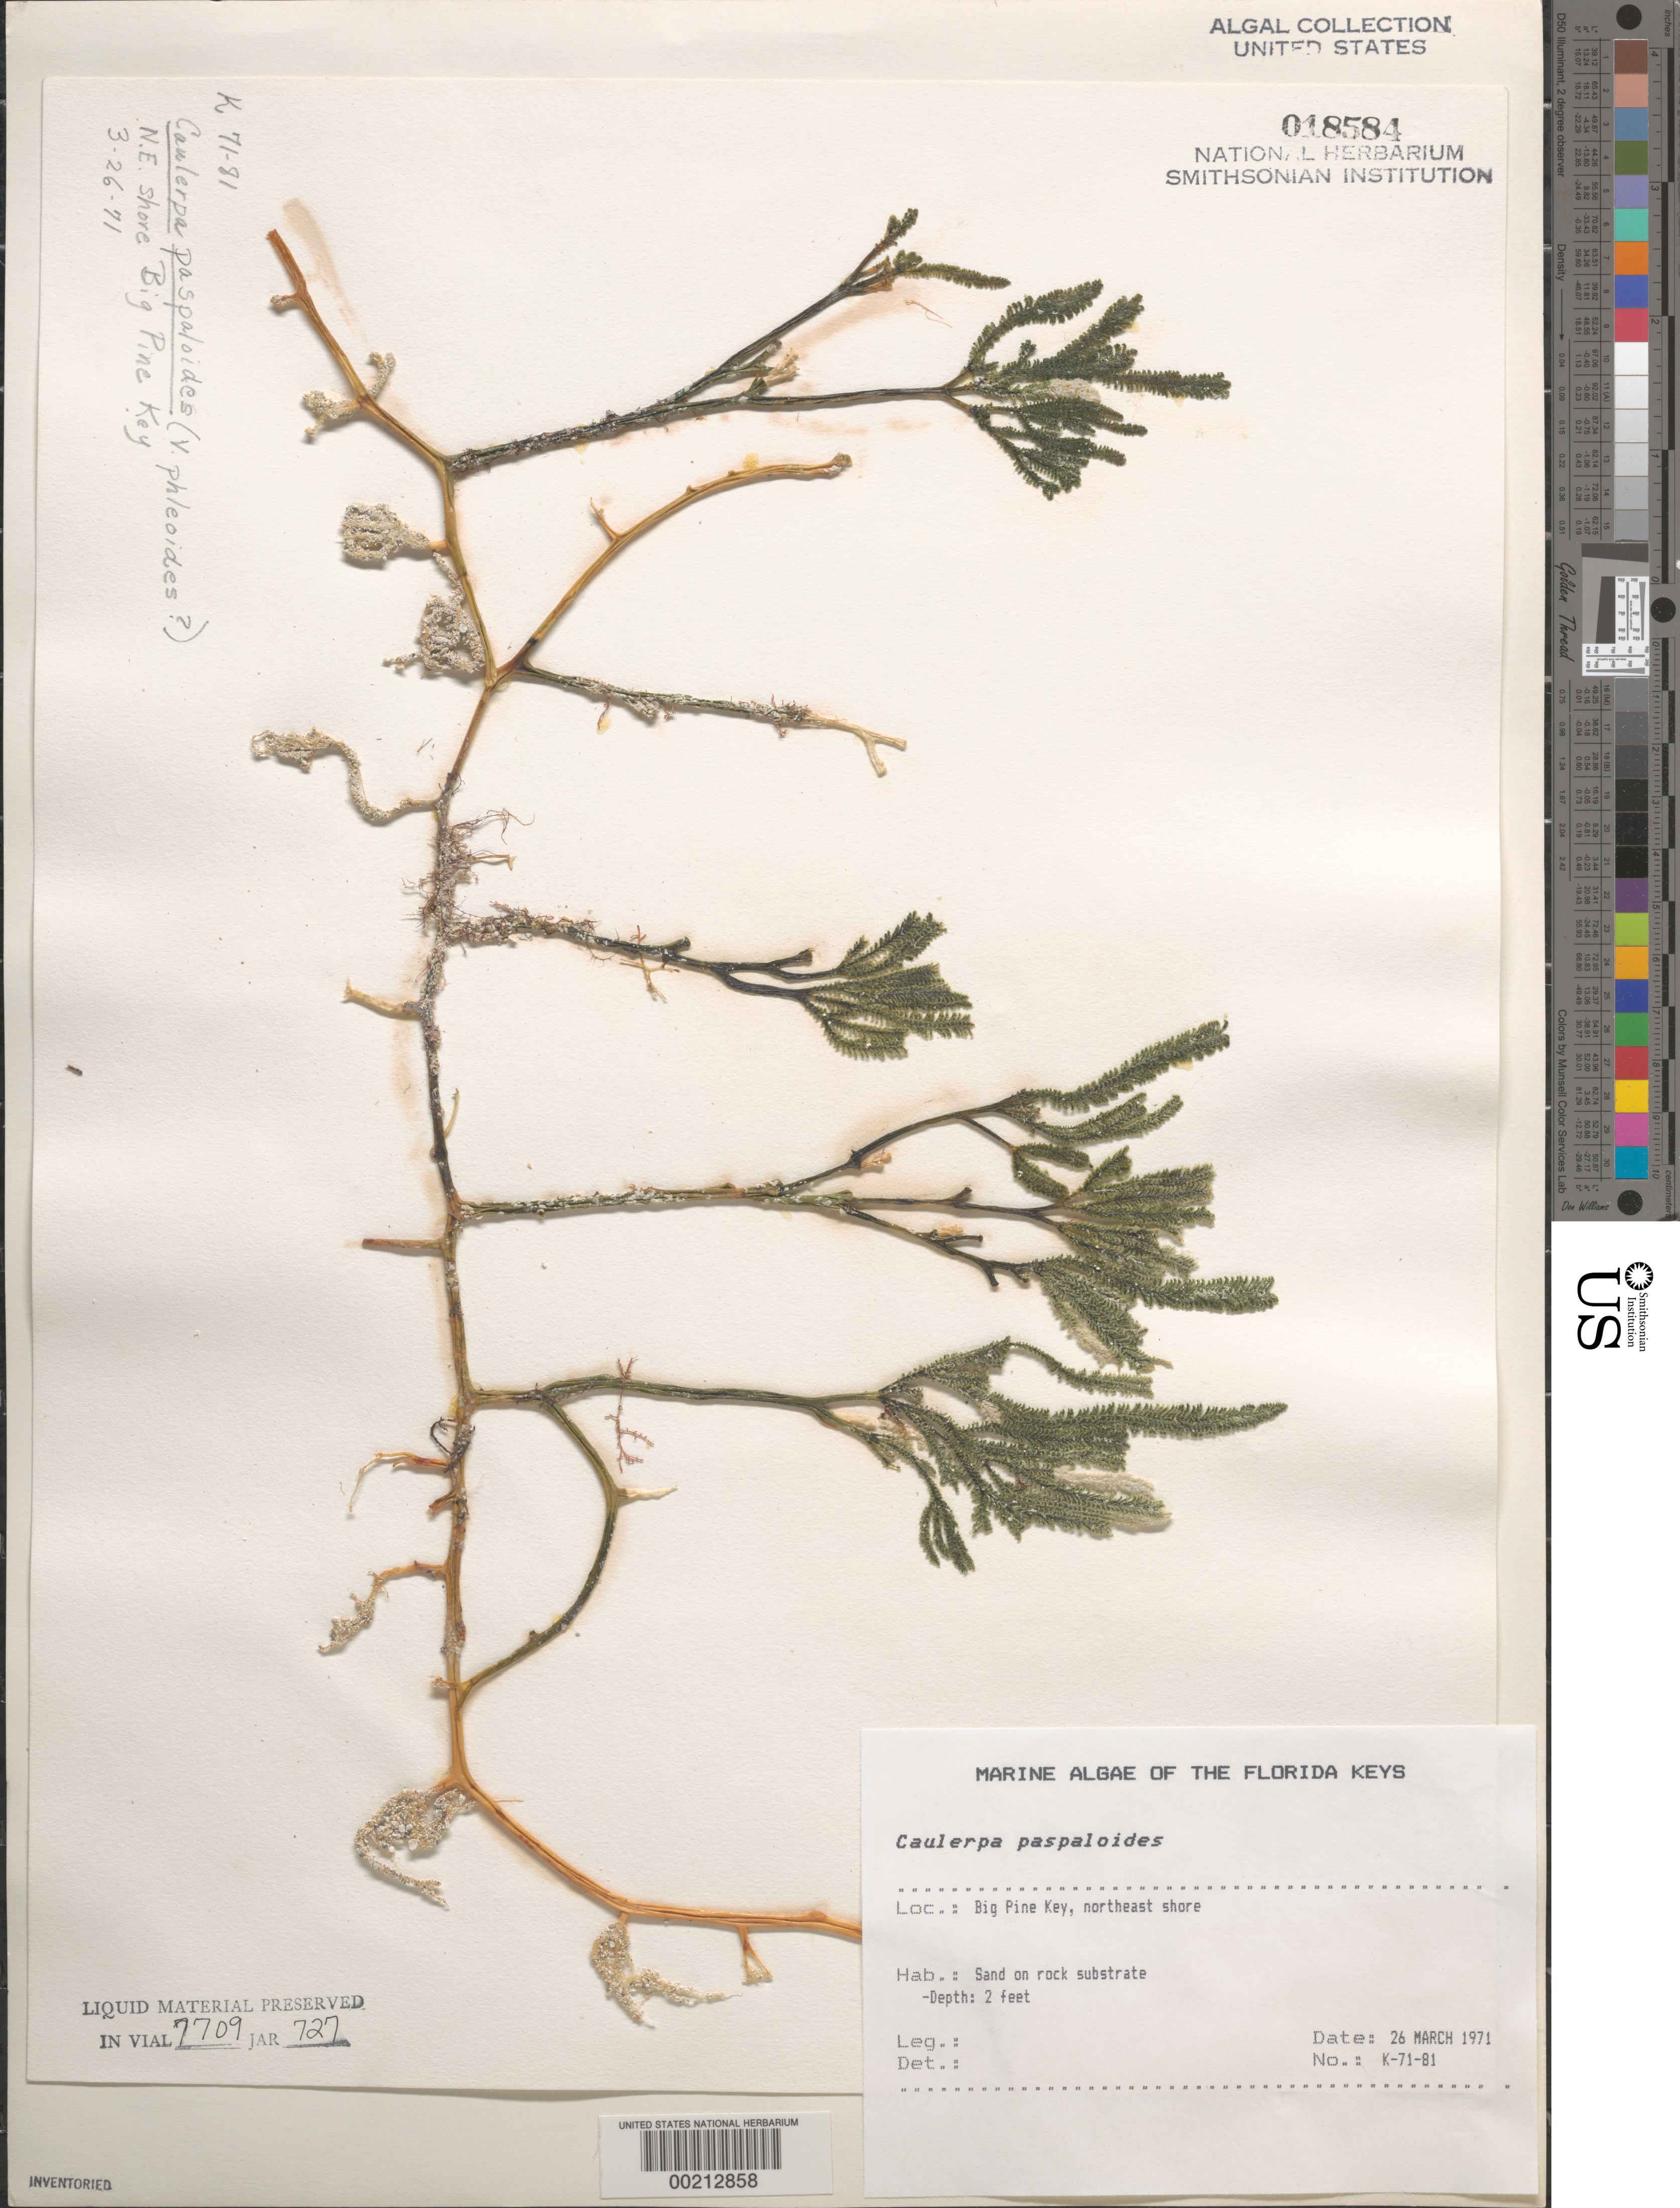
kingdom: Plantae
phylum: Chlorophyta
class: Ulvophyceae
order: Bryopsidales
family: Caulerpaceae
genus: Caulerpa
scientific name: Caulerpa paspaloides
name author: (Bory) Grev.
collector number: K-71-81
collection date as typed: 26 Mar 1971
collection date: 1971-03-26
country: United States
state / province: Florida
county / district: Monroe County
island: Big Pine Key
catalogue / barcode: US 18584